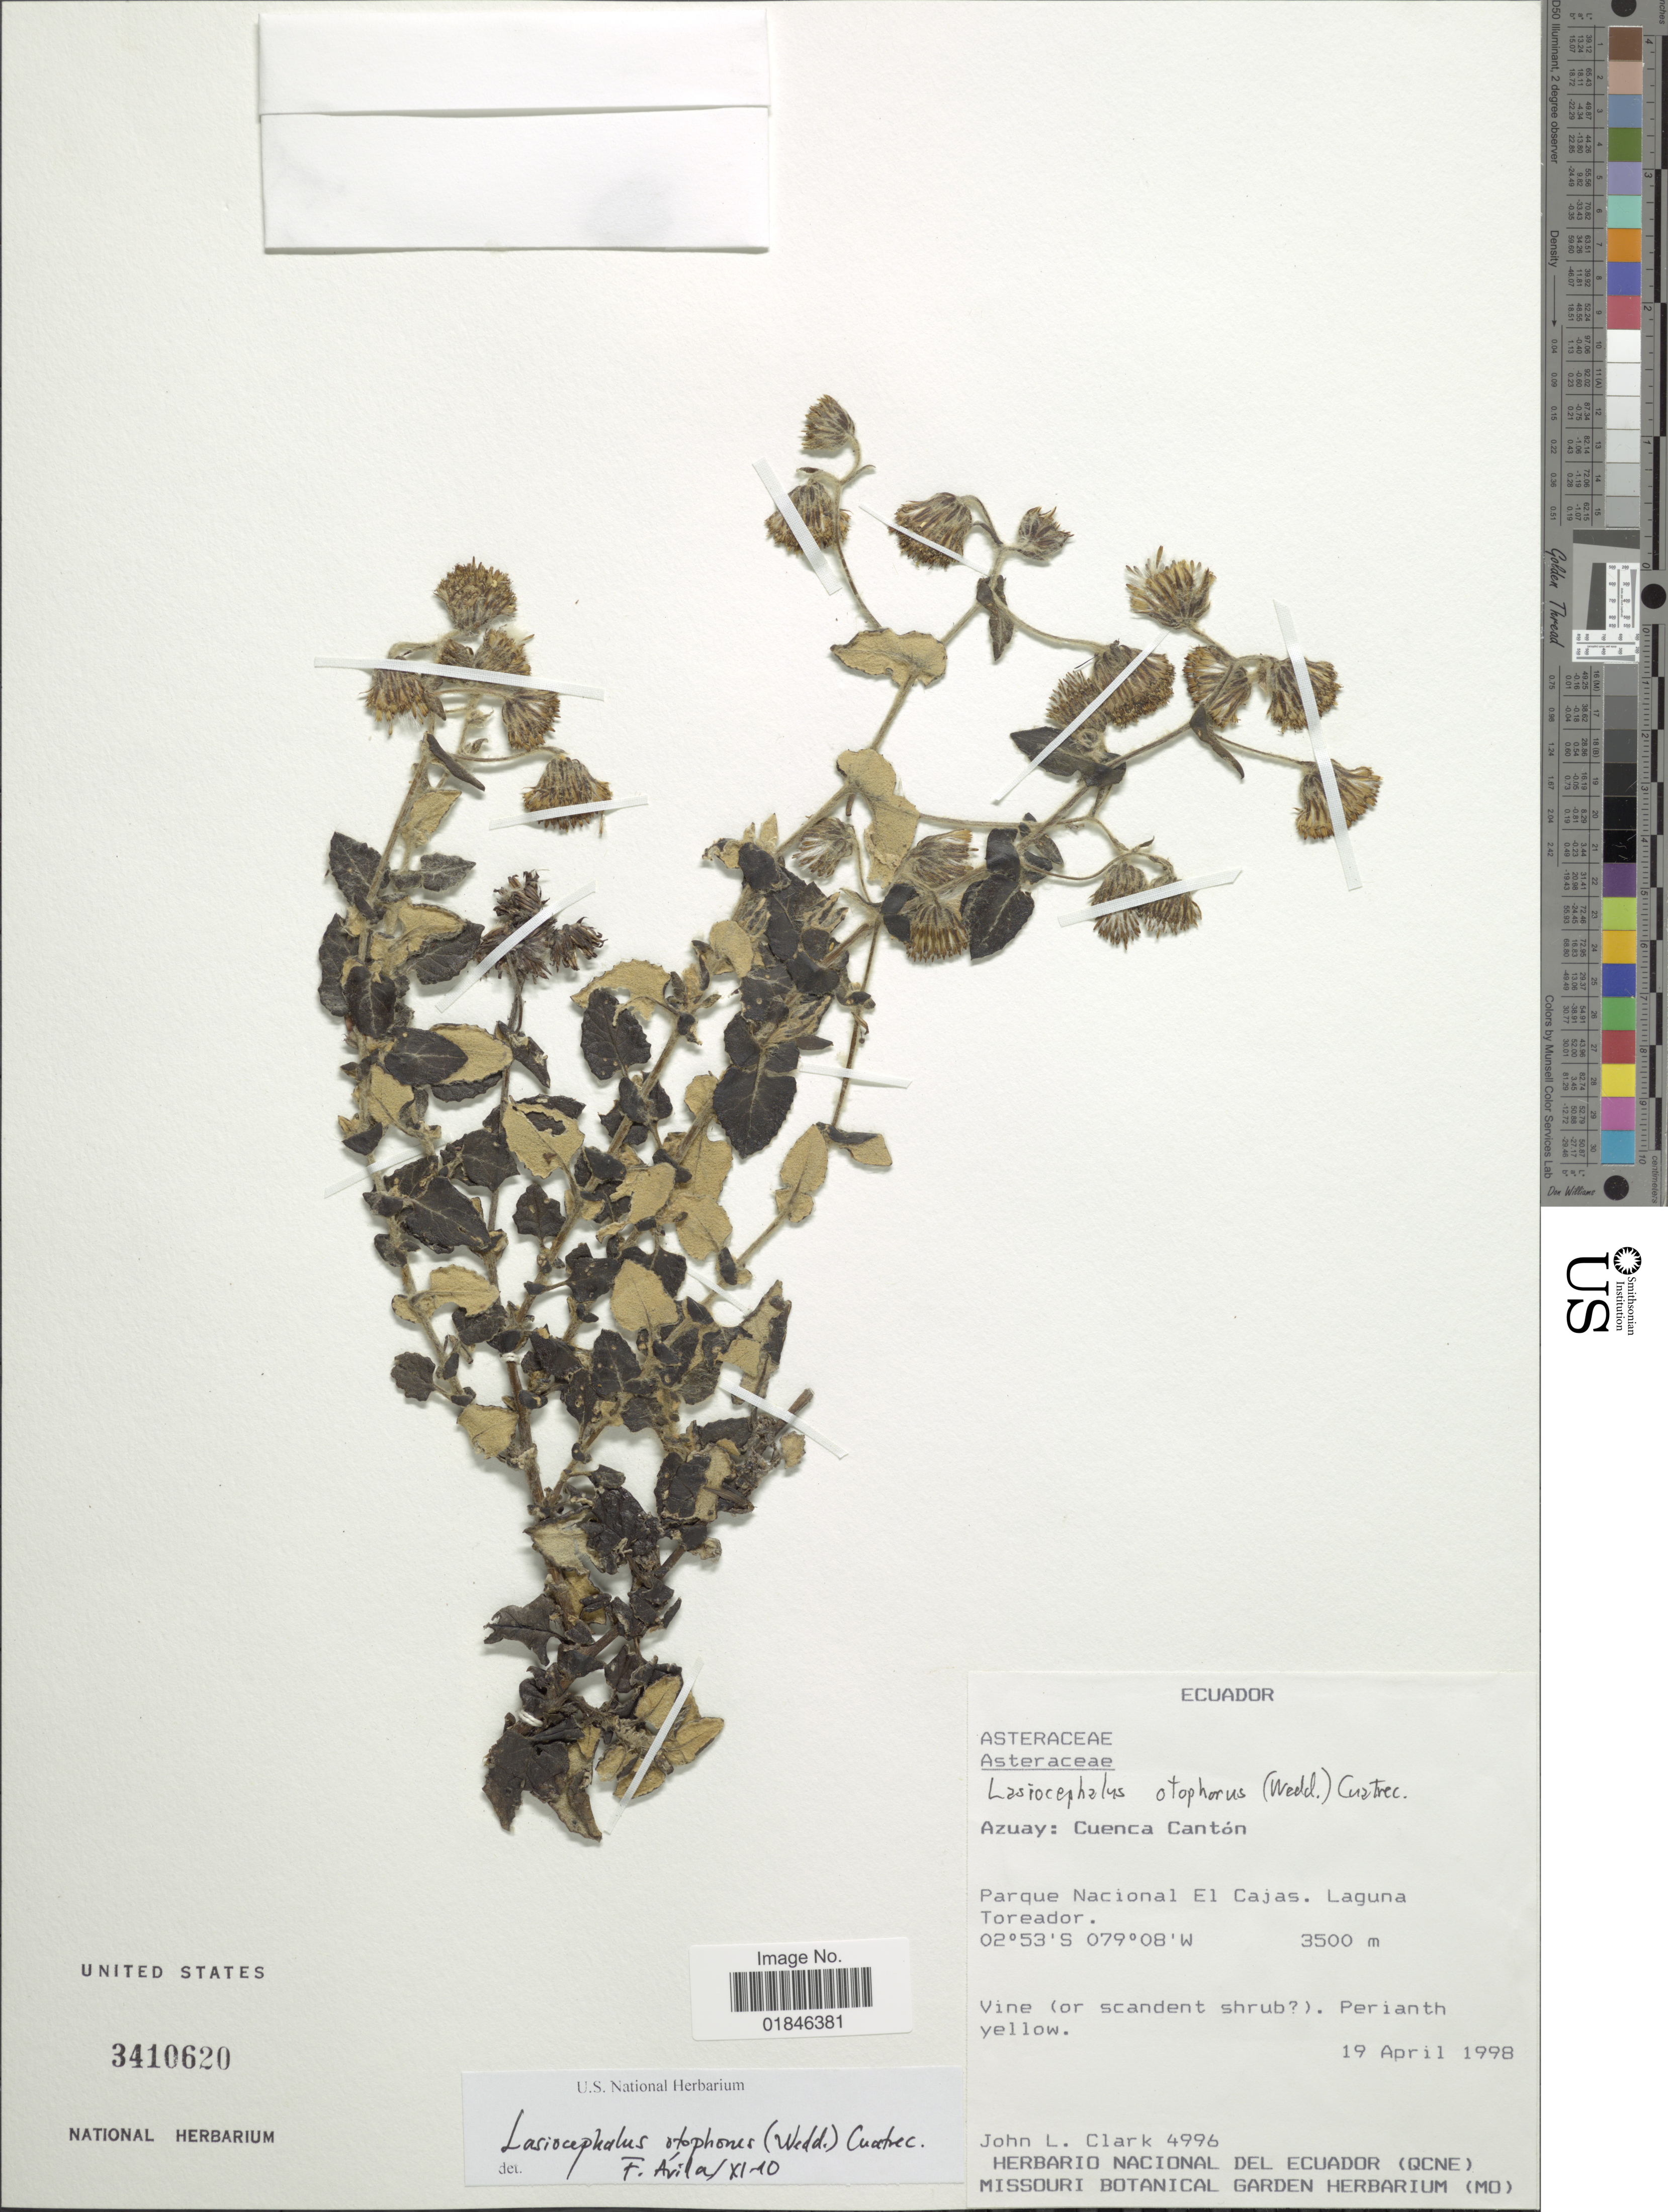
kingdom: Plantae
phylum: Tracheophyta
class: Magnoliopsida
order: Asterales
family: Asteraceae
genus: Senecio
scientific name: Senecio otophorus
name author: Wedd.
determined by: Salomon, Luciana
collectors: J. L. Clark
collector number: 4996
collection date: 1998-04-19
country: Ecuador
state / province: Azuay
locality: Azuay: Cuenca Canton, Parque Nacional El Cajas. Laguna Toreador.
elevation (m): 3500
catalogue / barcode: US 3410620